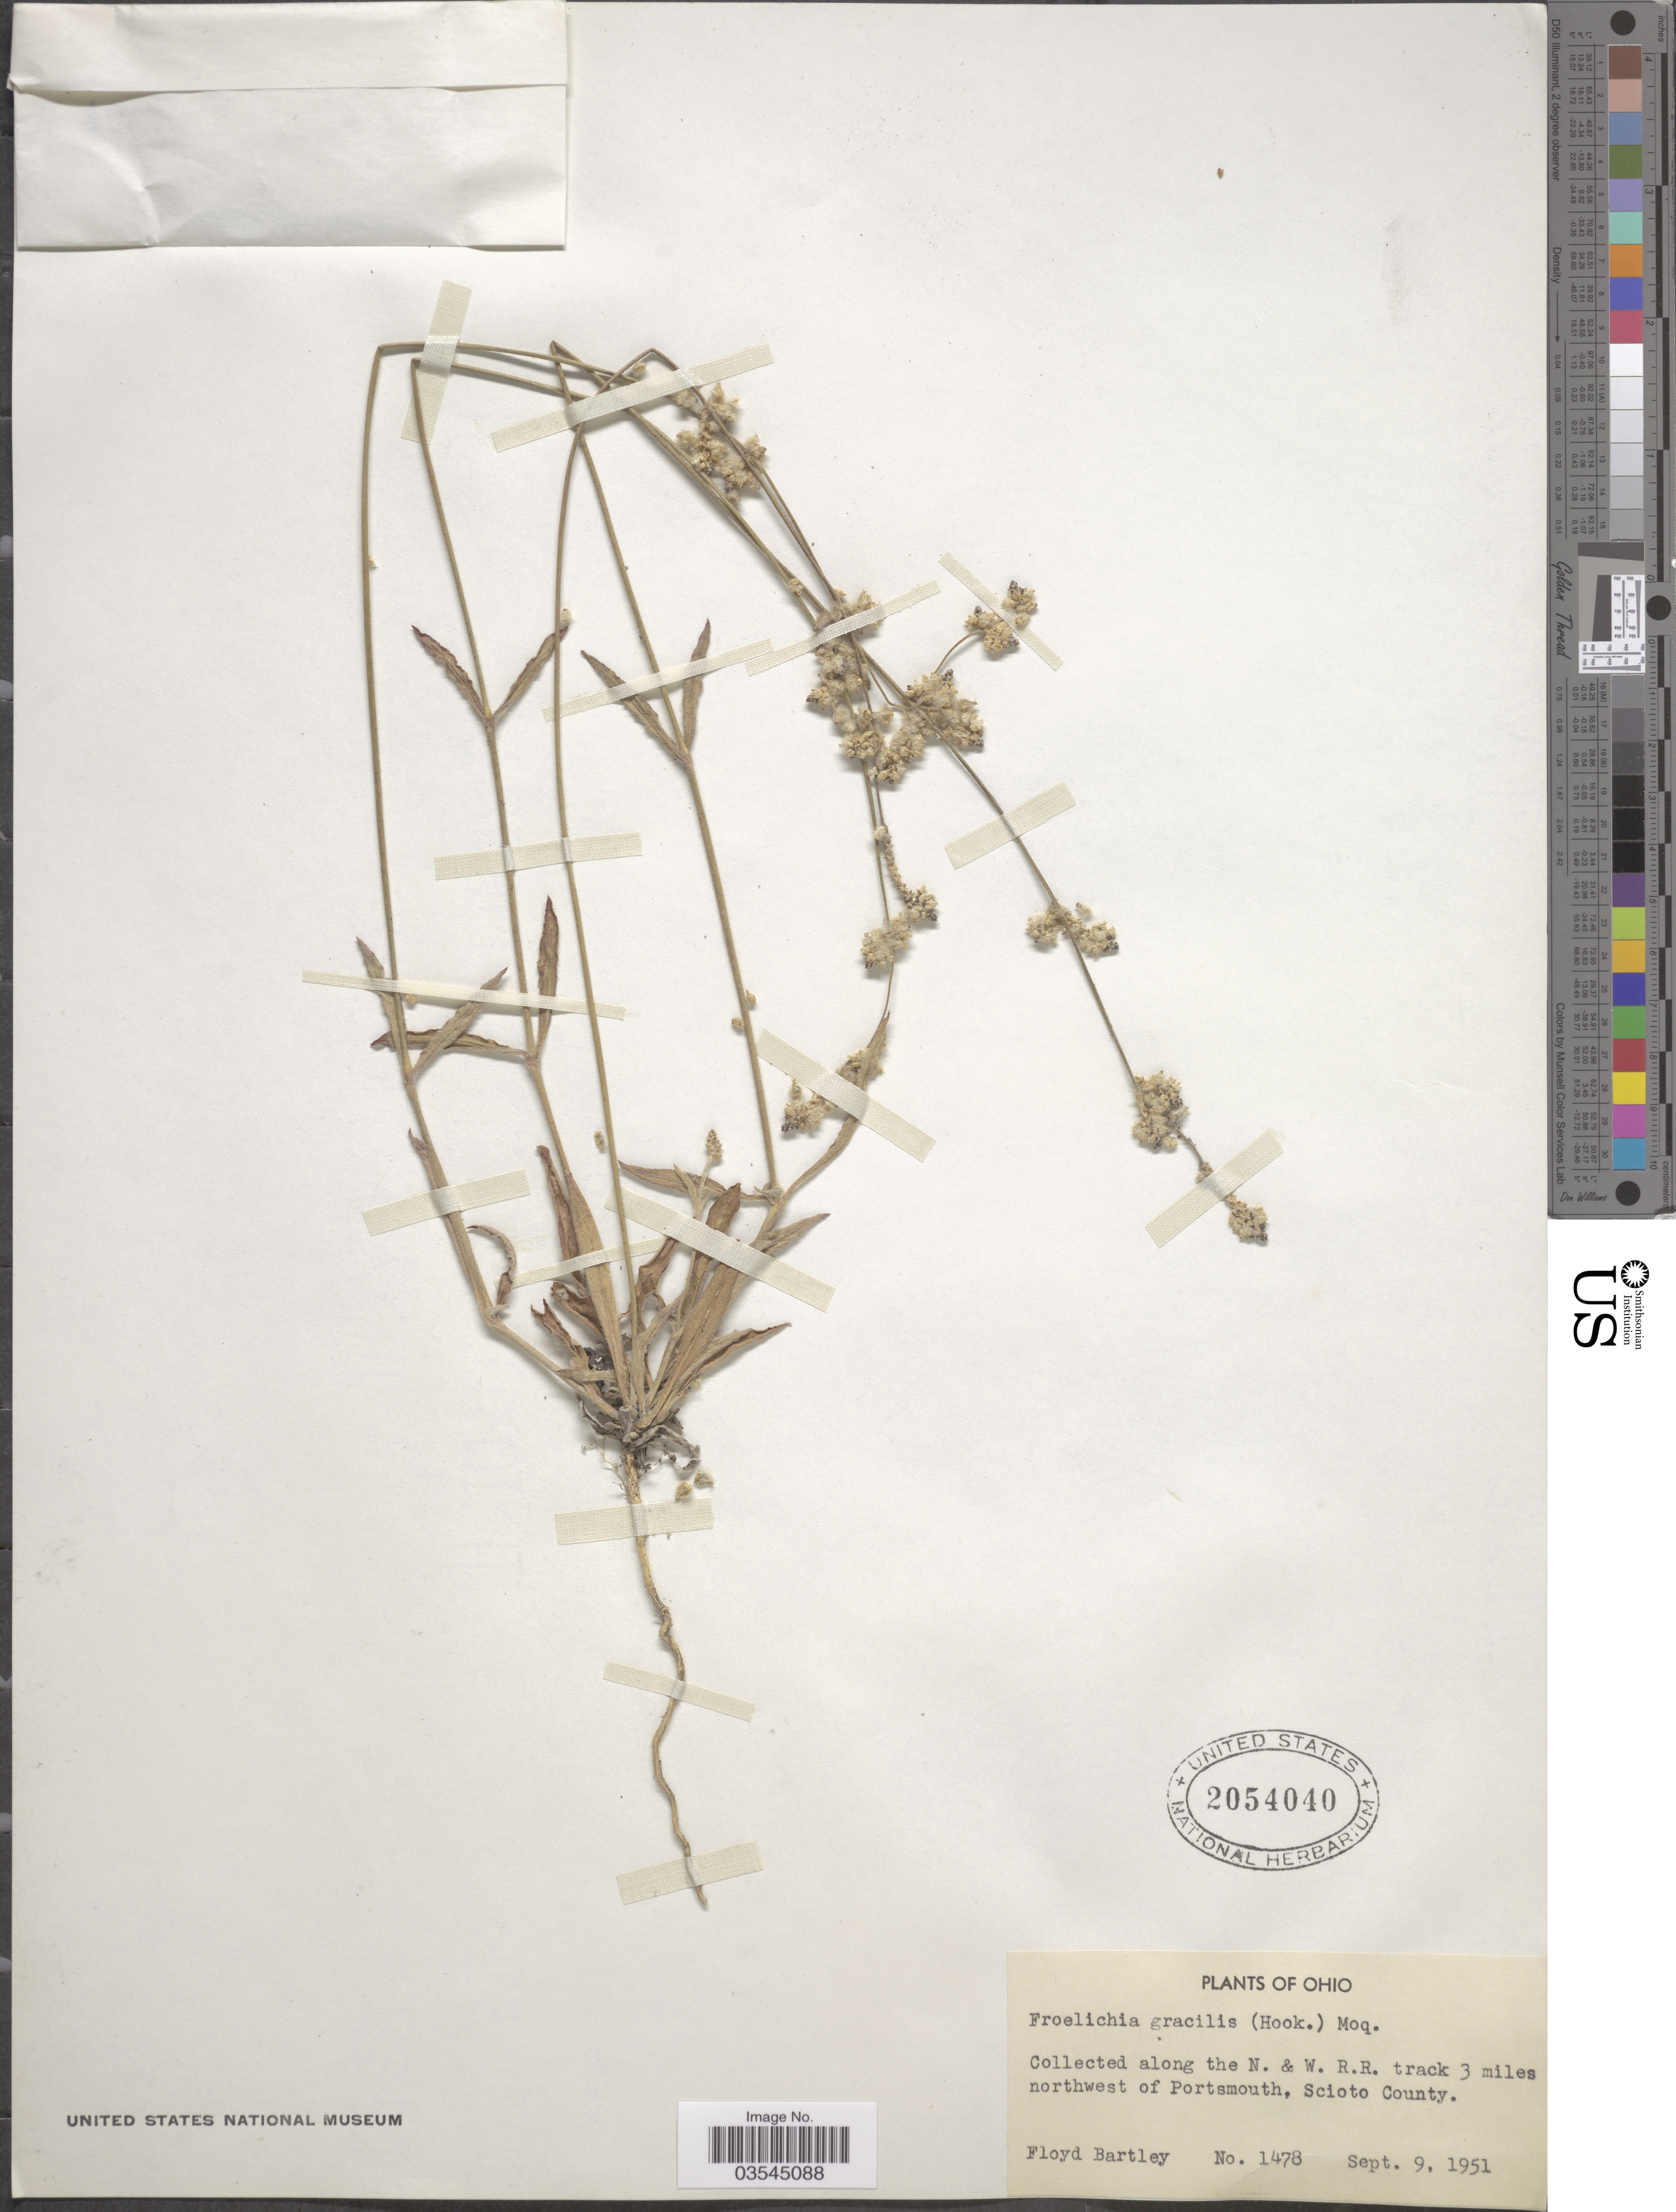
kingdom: Plantae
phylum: Tracheophyta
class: Magnoliopsida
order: Caryophyllales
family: Amaranthaceae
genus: Froelichia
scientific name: Froelichia gracilis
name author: (Hook.) Moq.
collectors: F. Bartley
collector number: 1478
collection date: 1951-09-09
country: United States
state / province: Ohio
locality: Along the N. & W. R.R. track 3 miles northwest of Portsmouth, Scioto County.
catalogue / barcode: US 2054040